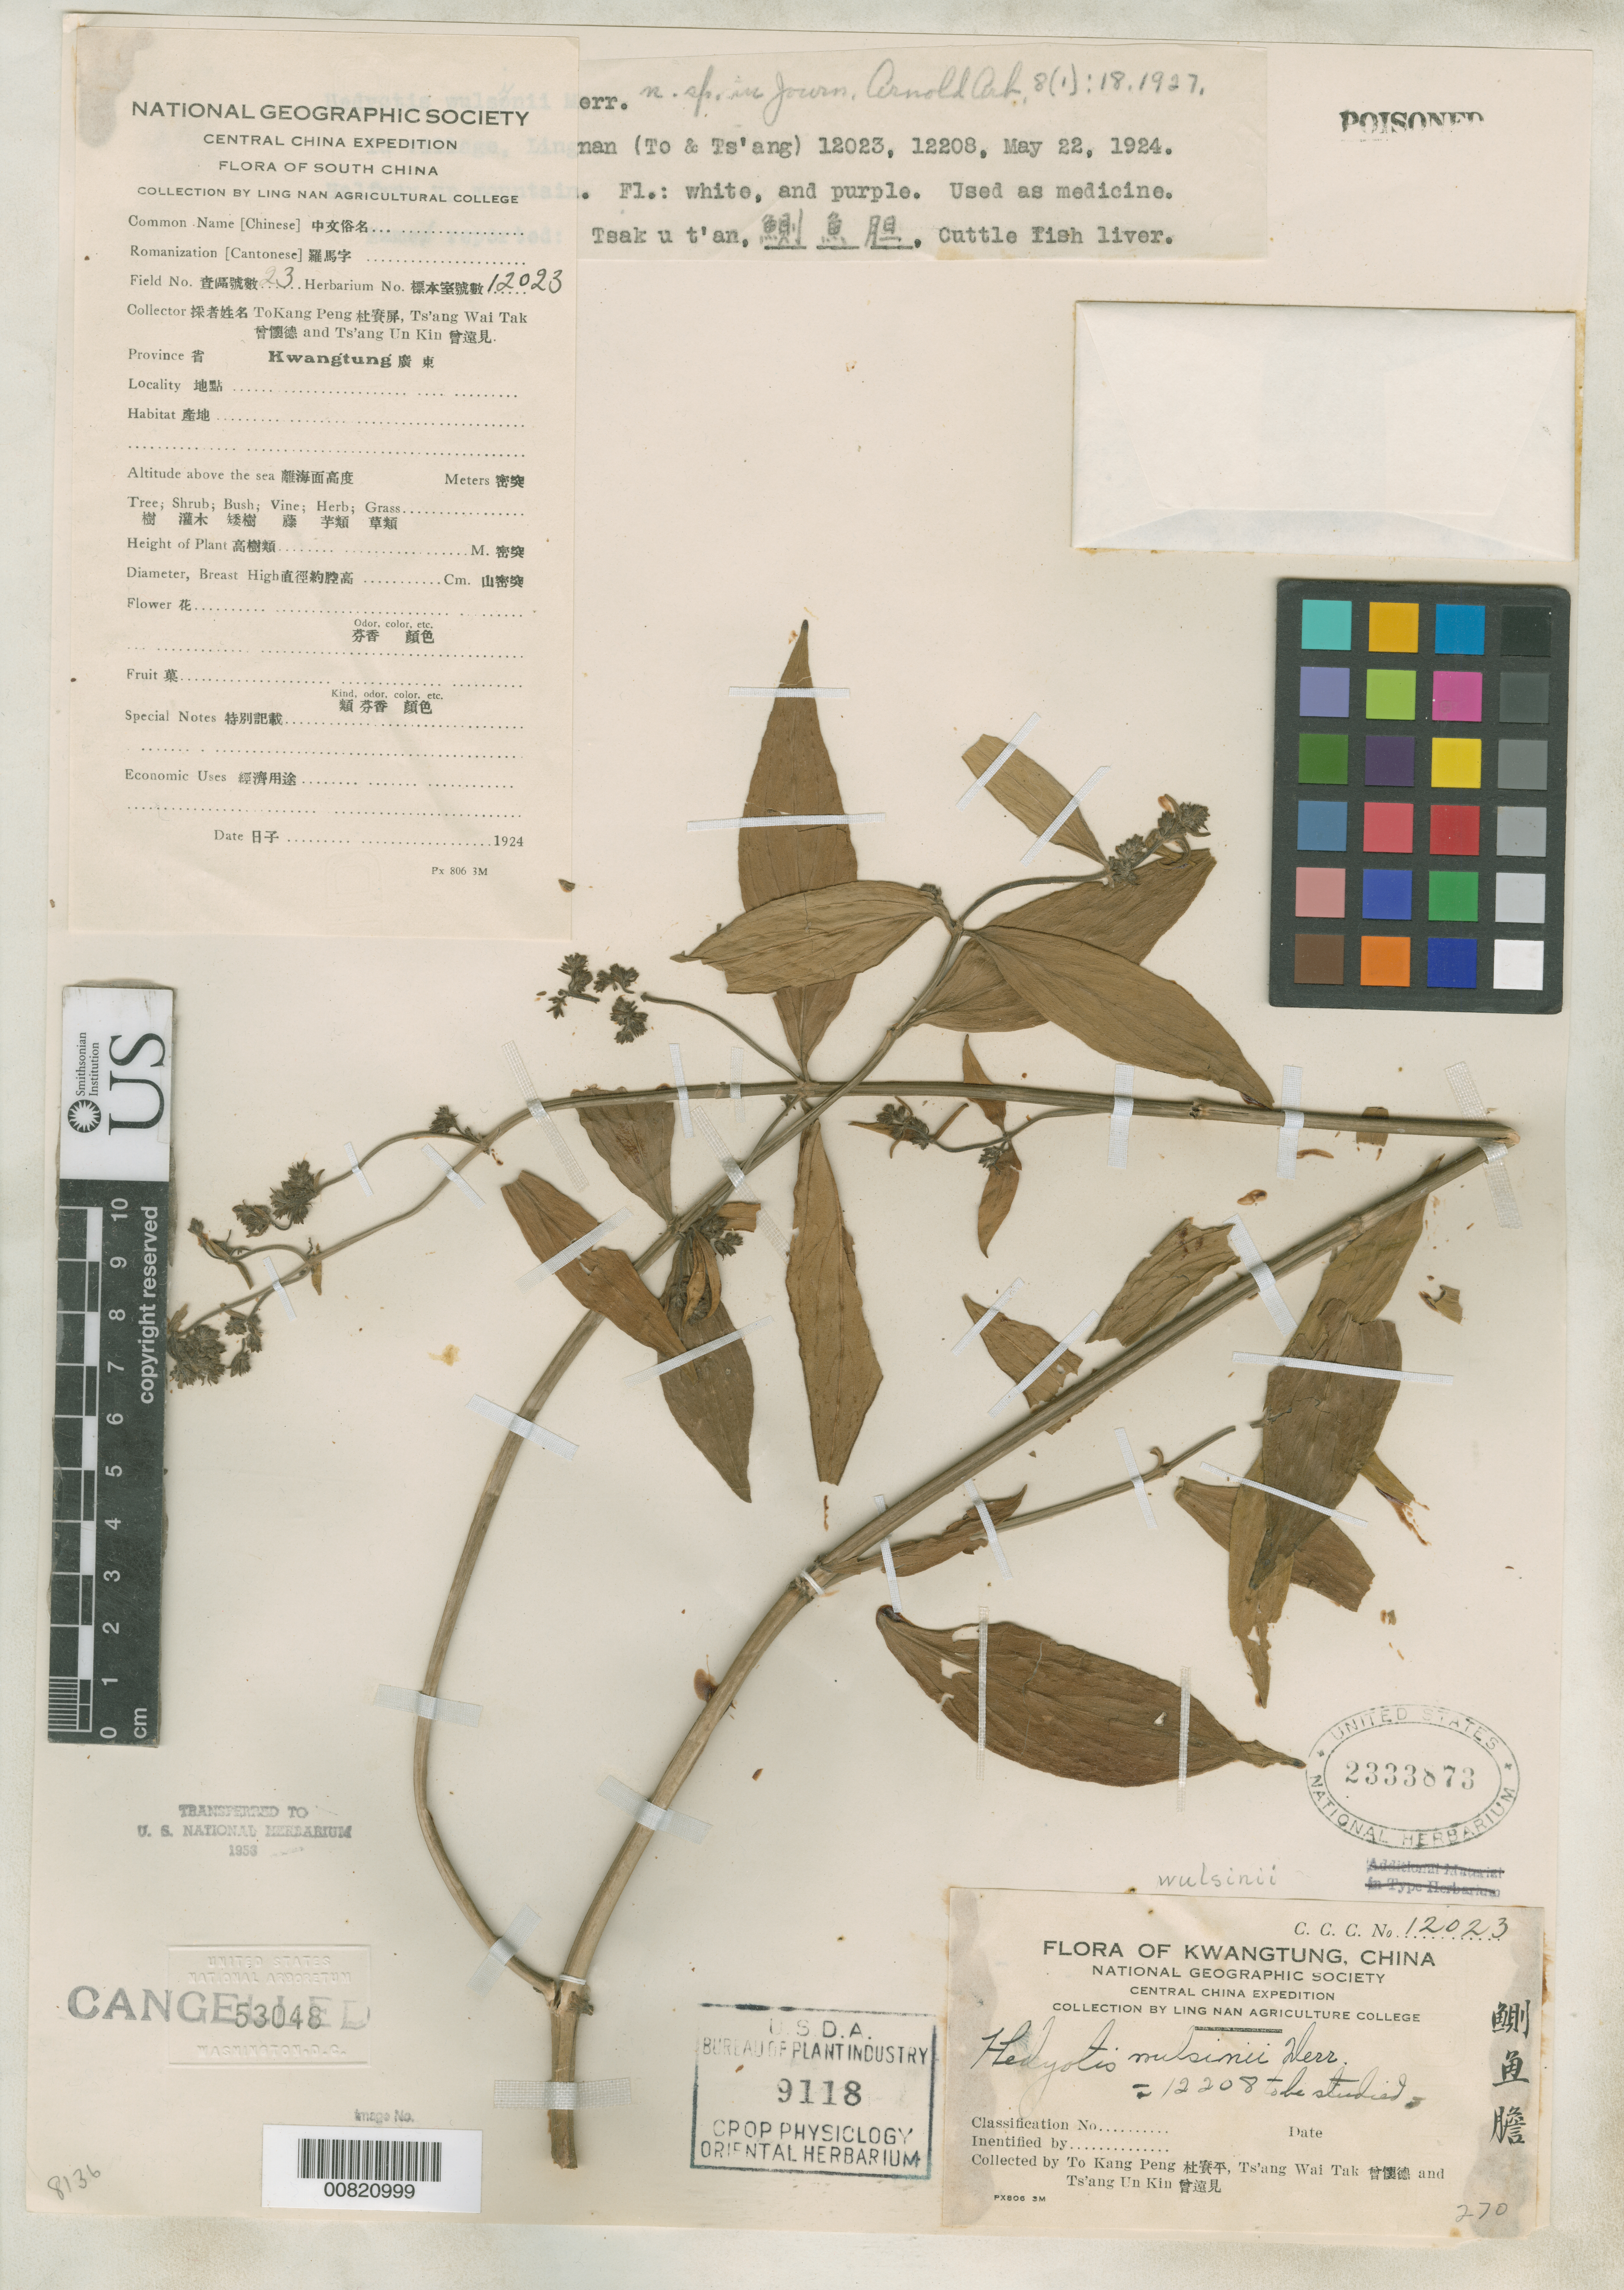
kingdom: Plantae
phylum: Tracheophyta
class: Magnoliopsida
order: Gentianales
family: Rubiaceae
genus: Hedyotis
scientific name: Hedyotis wulsinii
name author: Merr.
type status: Isotype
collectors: Kang Peng To, W. T. Tsang & U. K. Tsang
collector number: C.C.C. 12023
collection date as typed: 22 May 1924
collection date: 1924-05-22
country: China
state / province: Guangdong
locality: Iu Village, Lingnan.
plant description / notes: Specimen ex herb. U.S. National Arboretum, transferred to U.S. National Herbarium, 1953.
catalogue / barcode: US 2333873